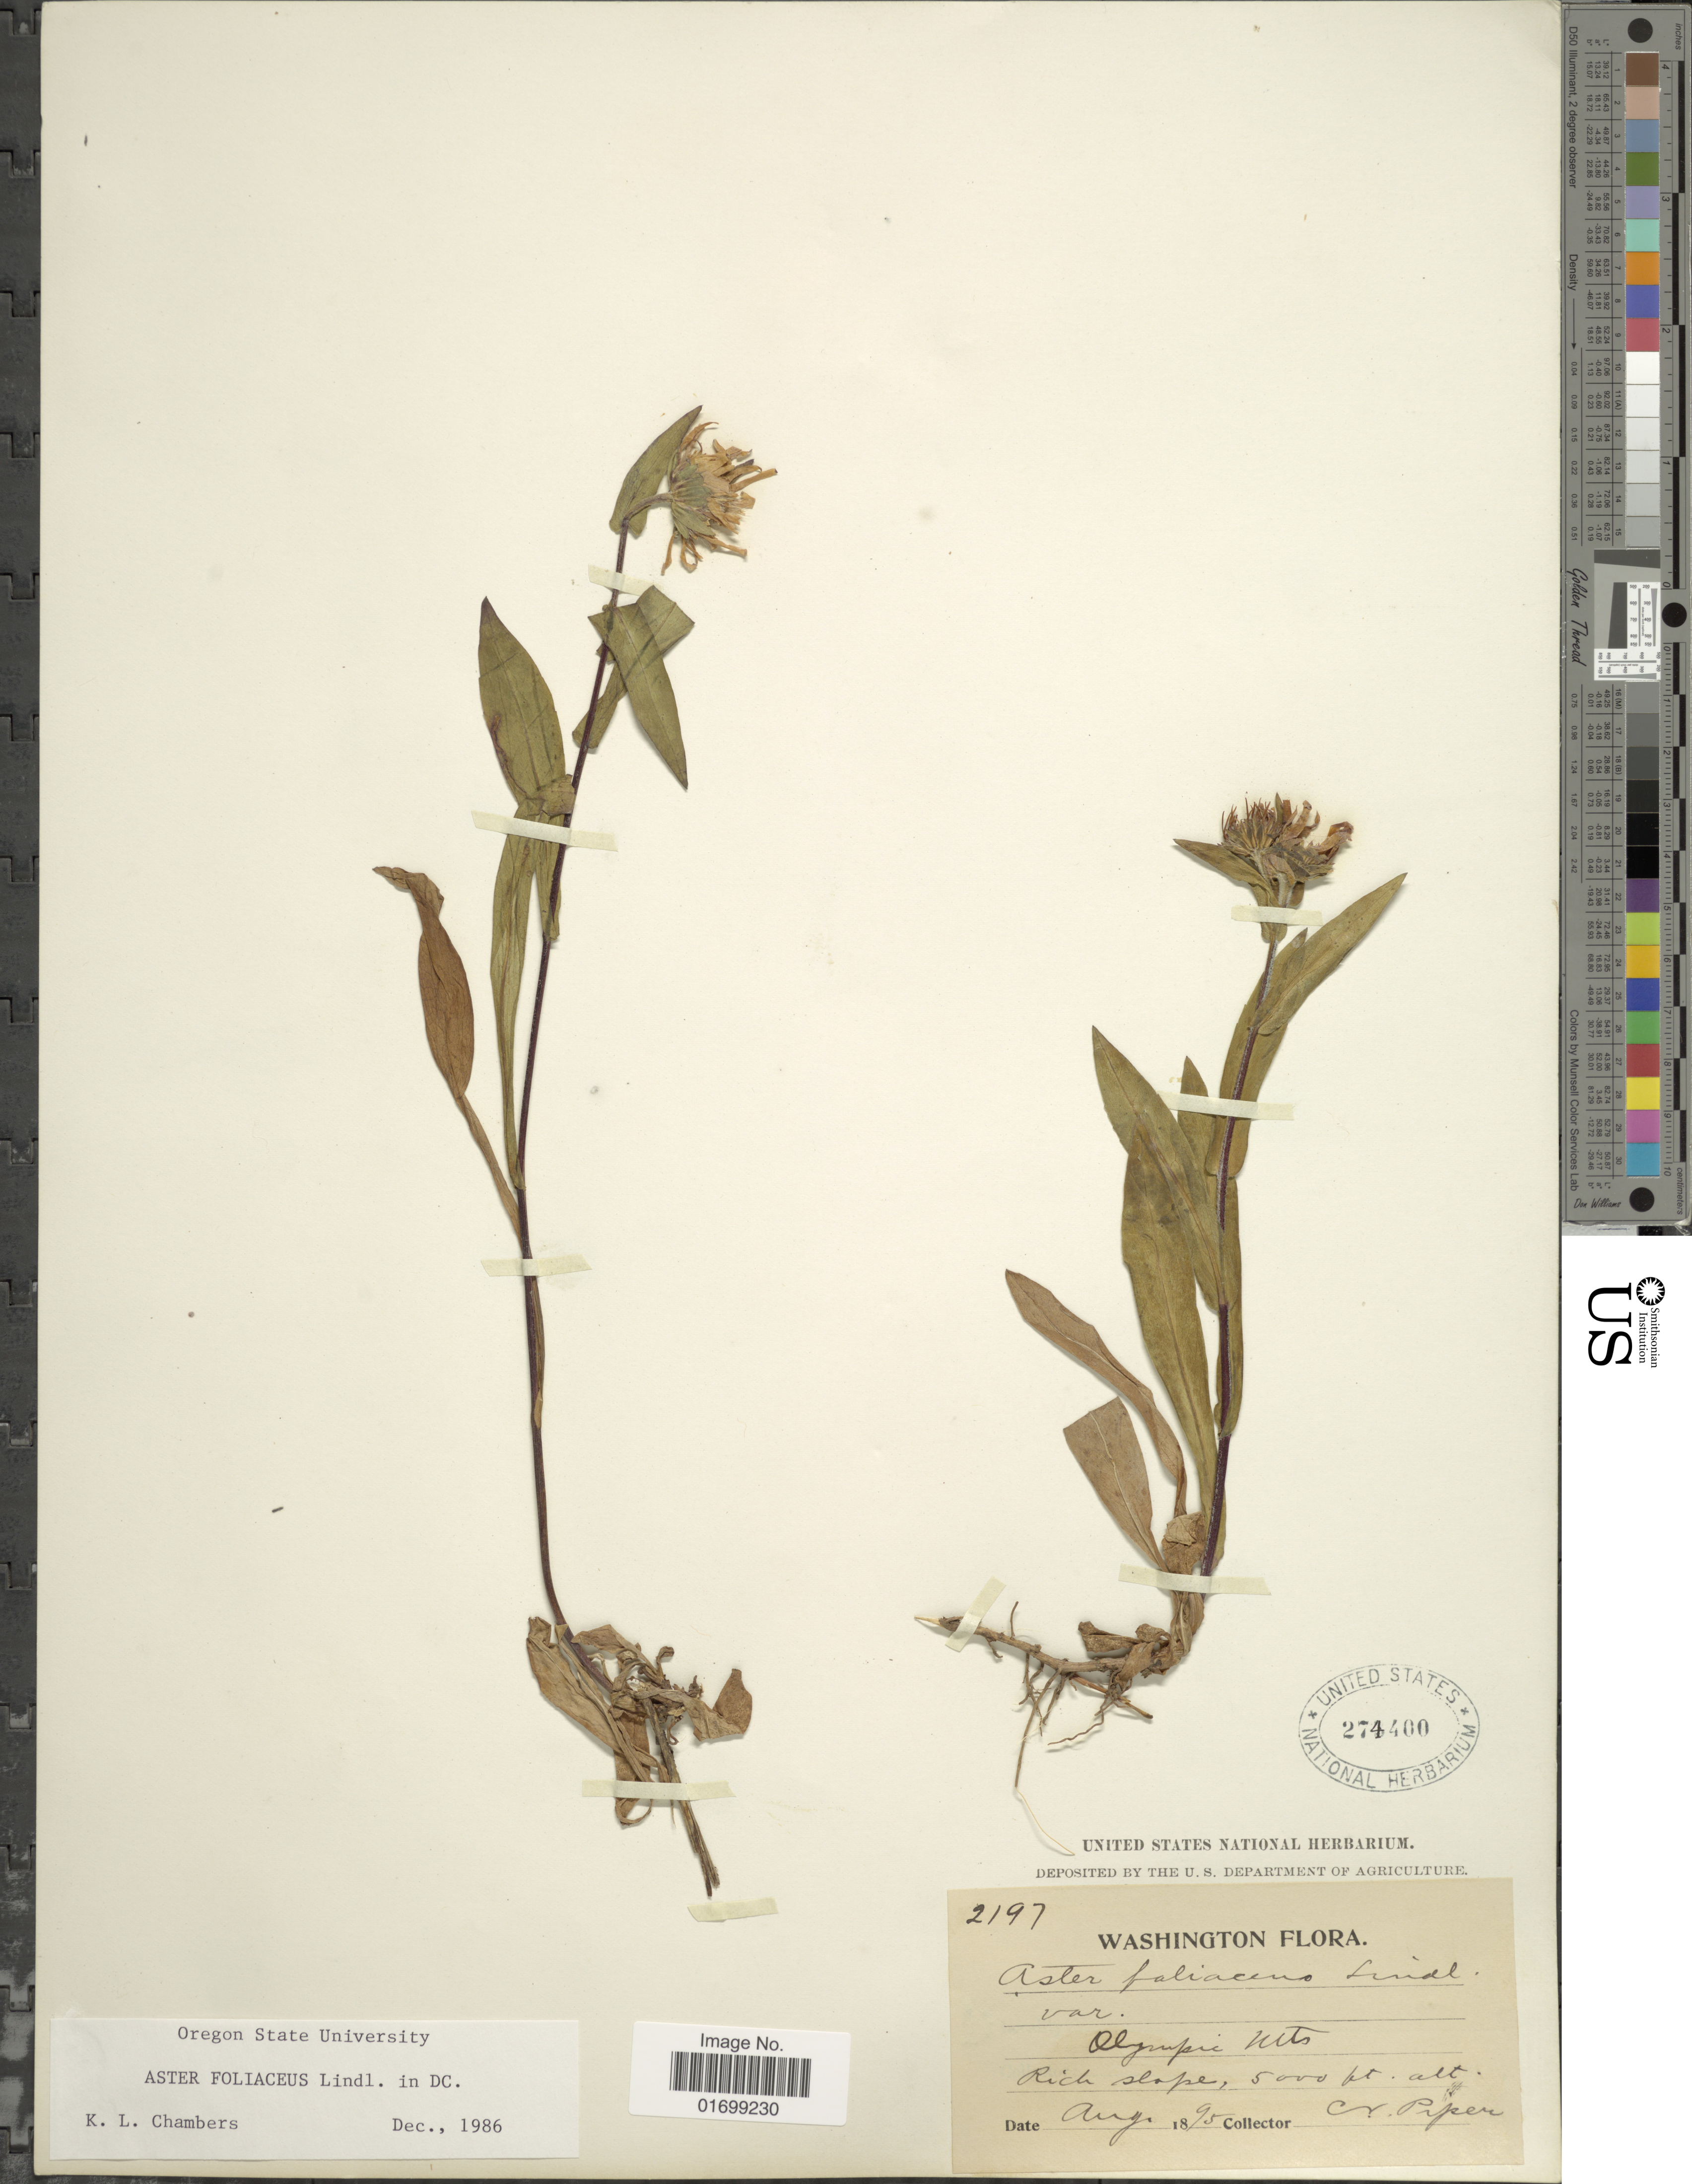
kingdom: Plantae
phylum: Tracheophyta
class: Magnoliopsida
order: Asterales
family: Asteraceae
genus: Symphyotrichum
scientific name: Symphyotrichum foliaceum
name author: (Lindl. ex DC.) G.L. Nesom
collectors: C. V. Piper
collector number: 2197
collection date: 1895-08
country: United States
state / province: Washington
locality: Olympic Mts, rich slope.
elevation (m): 1524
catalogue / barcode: US 274400